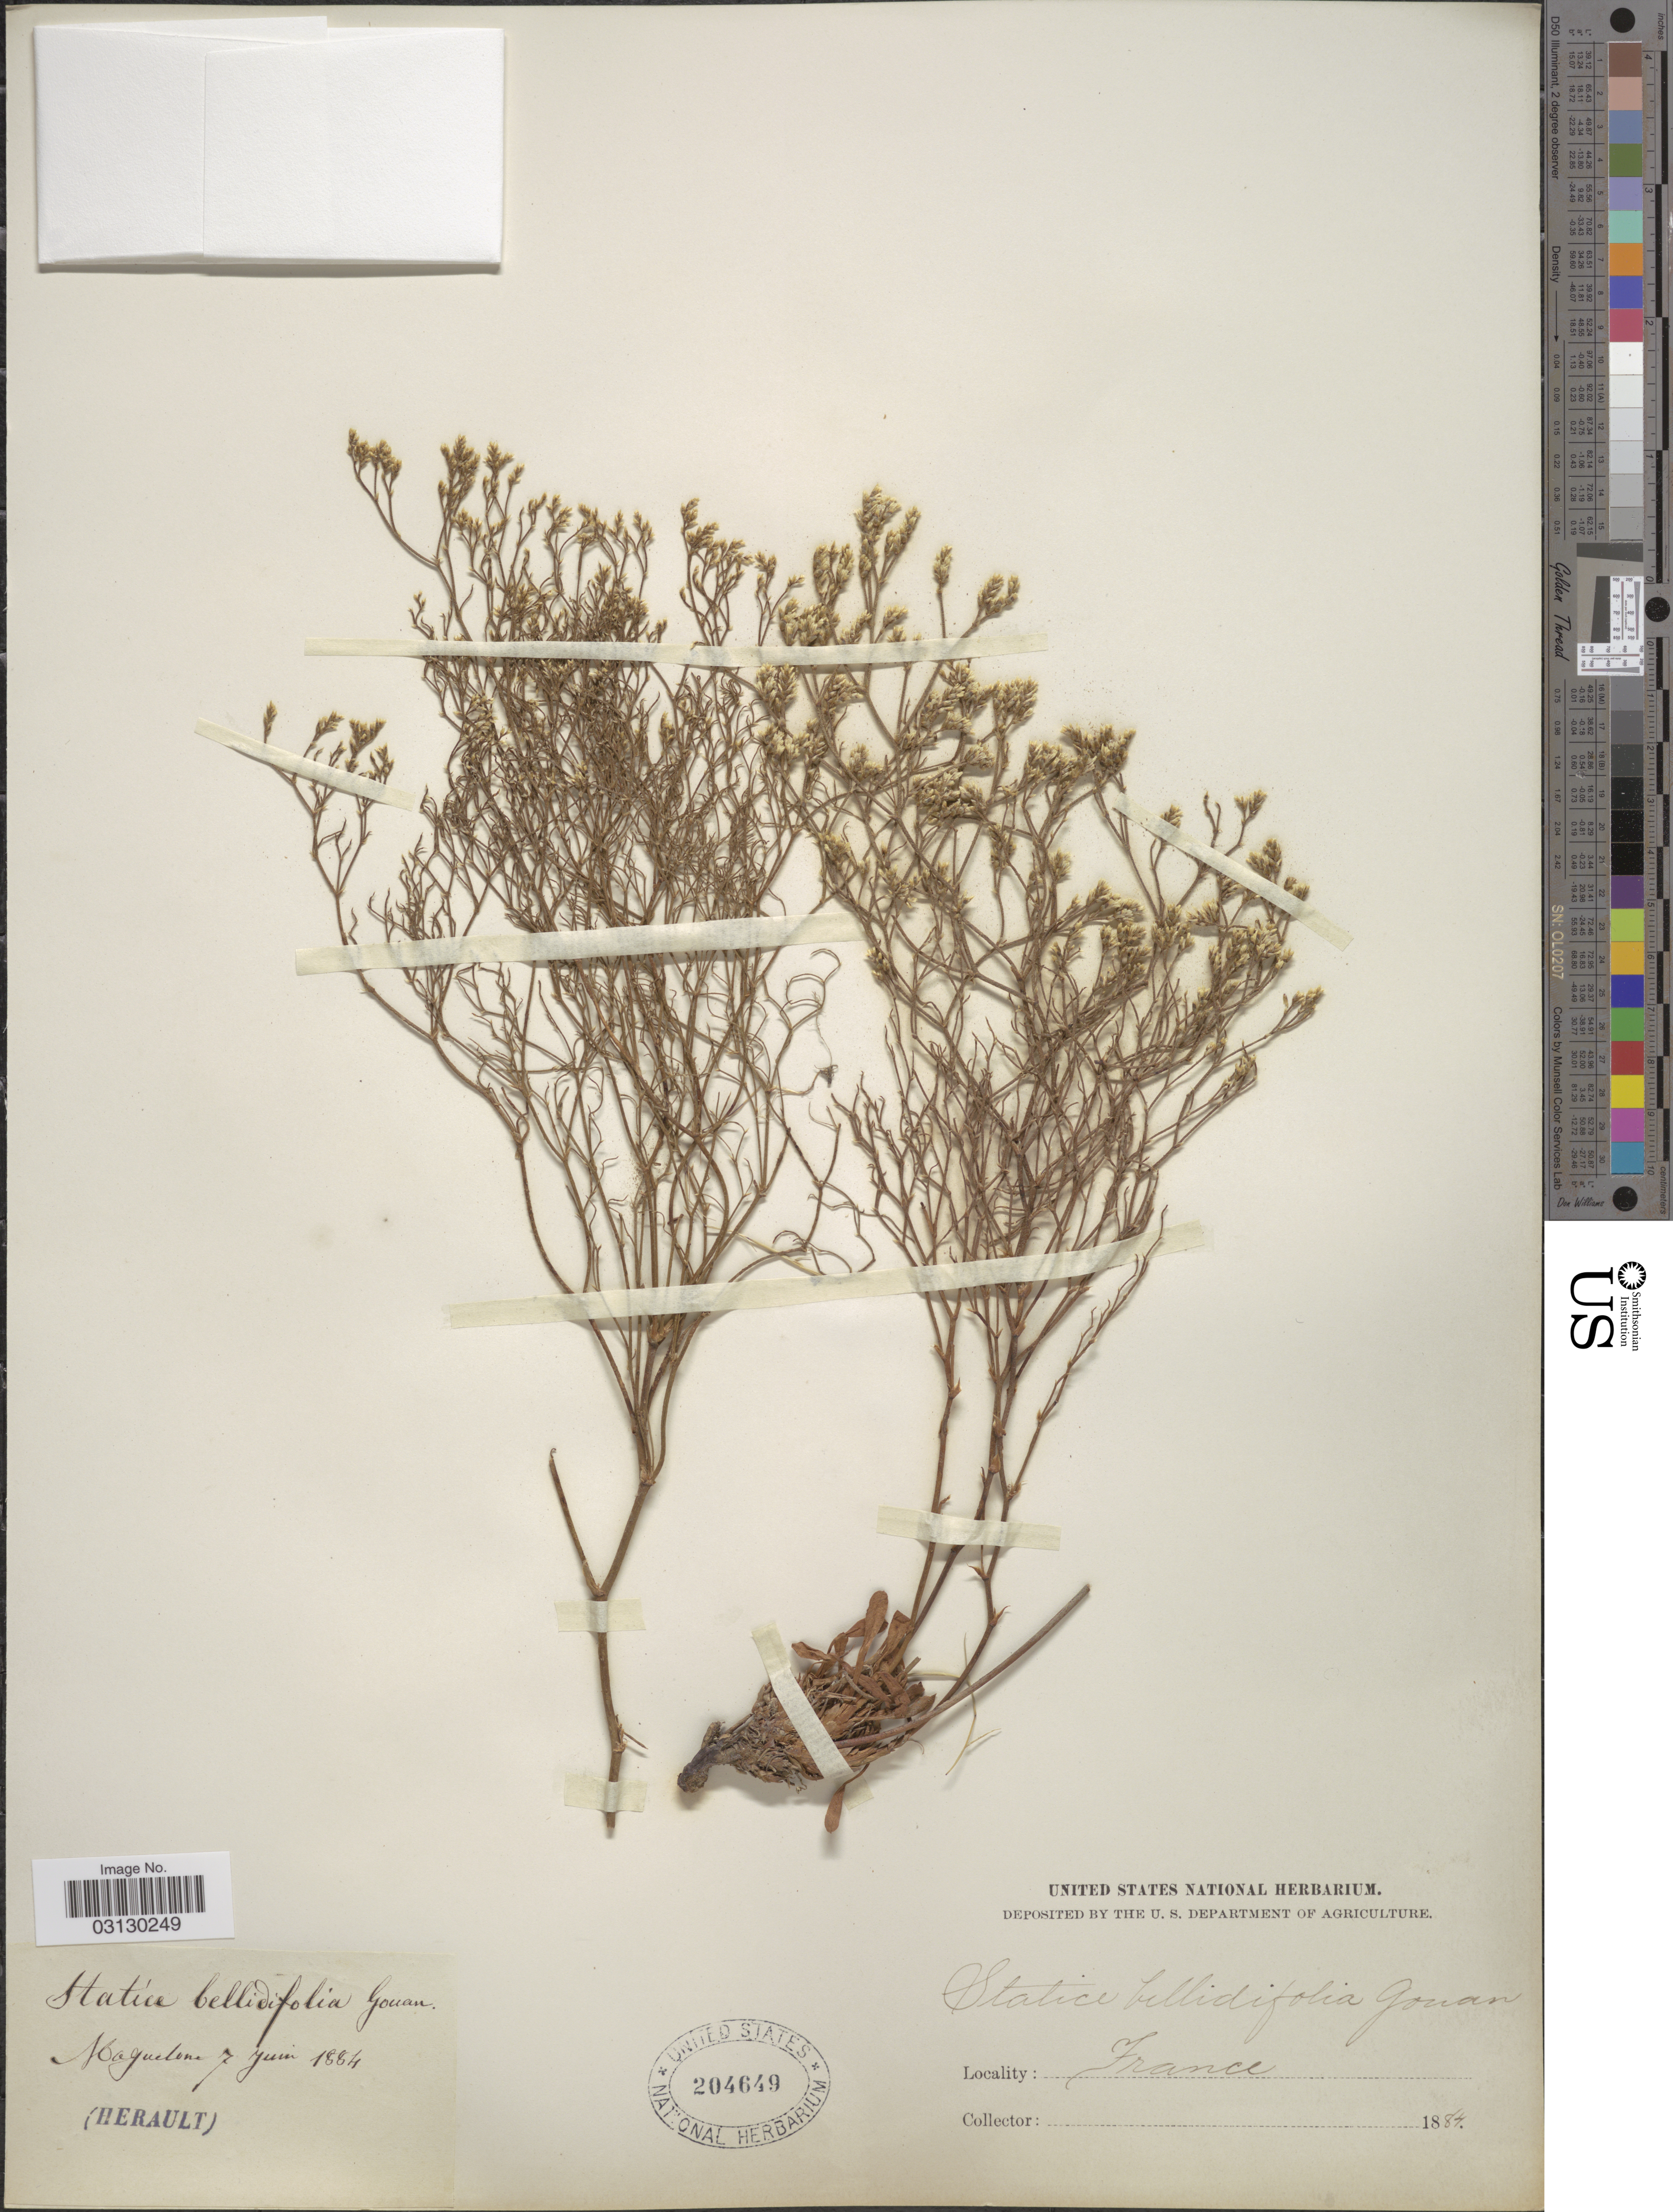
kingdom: Plantae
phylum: Tracheophyta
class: Magnoliopsida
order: Caryophyllales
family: Plumbaginaceae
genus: Limonium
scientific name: Limonium bellidifolium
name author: (Gouan) Dumort.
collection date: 1884-06-07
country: France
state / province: Occitanie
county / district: Hérault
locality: Maguelone.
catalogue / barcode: US 204649